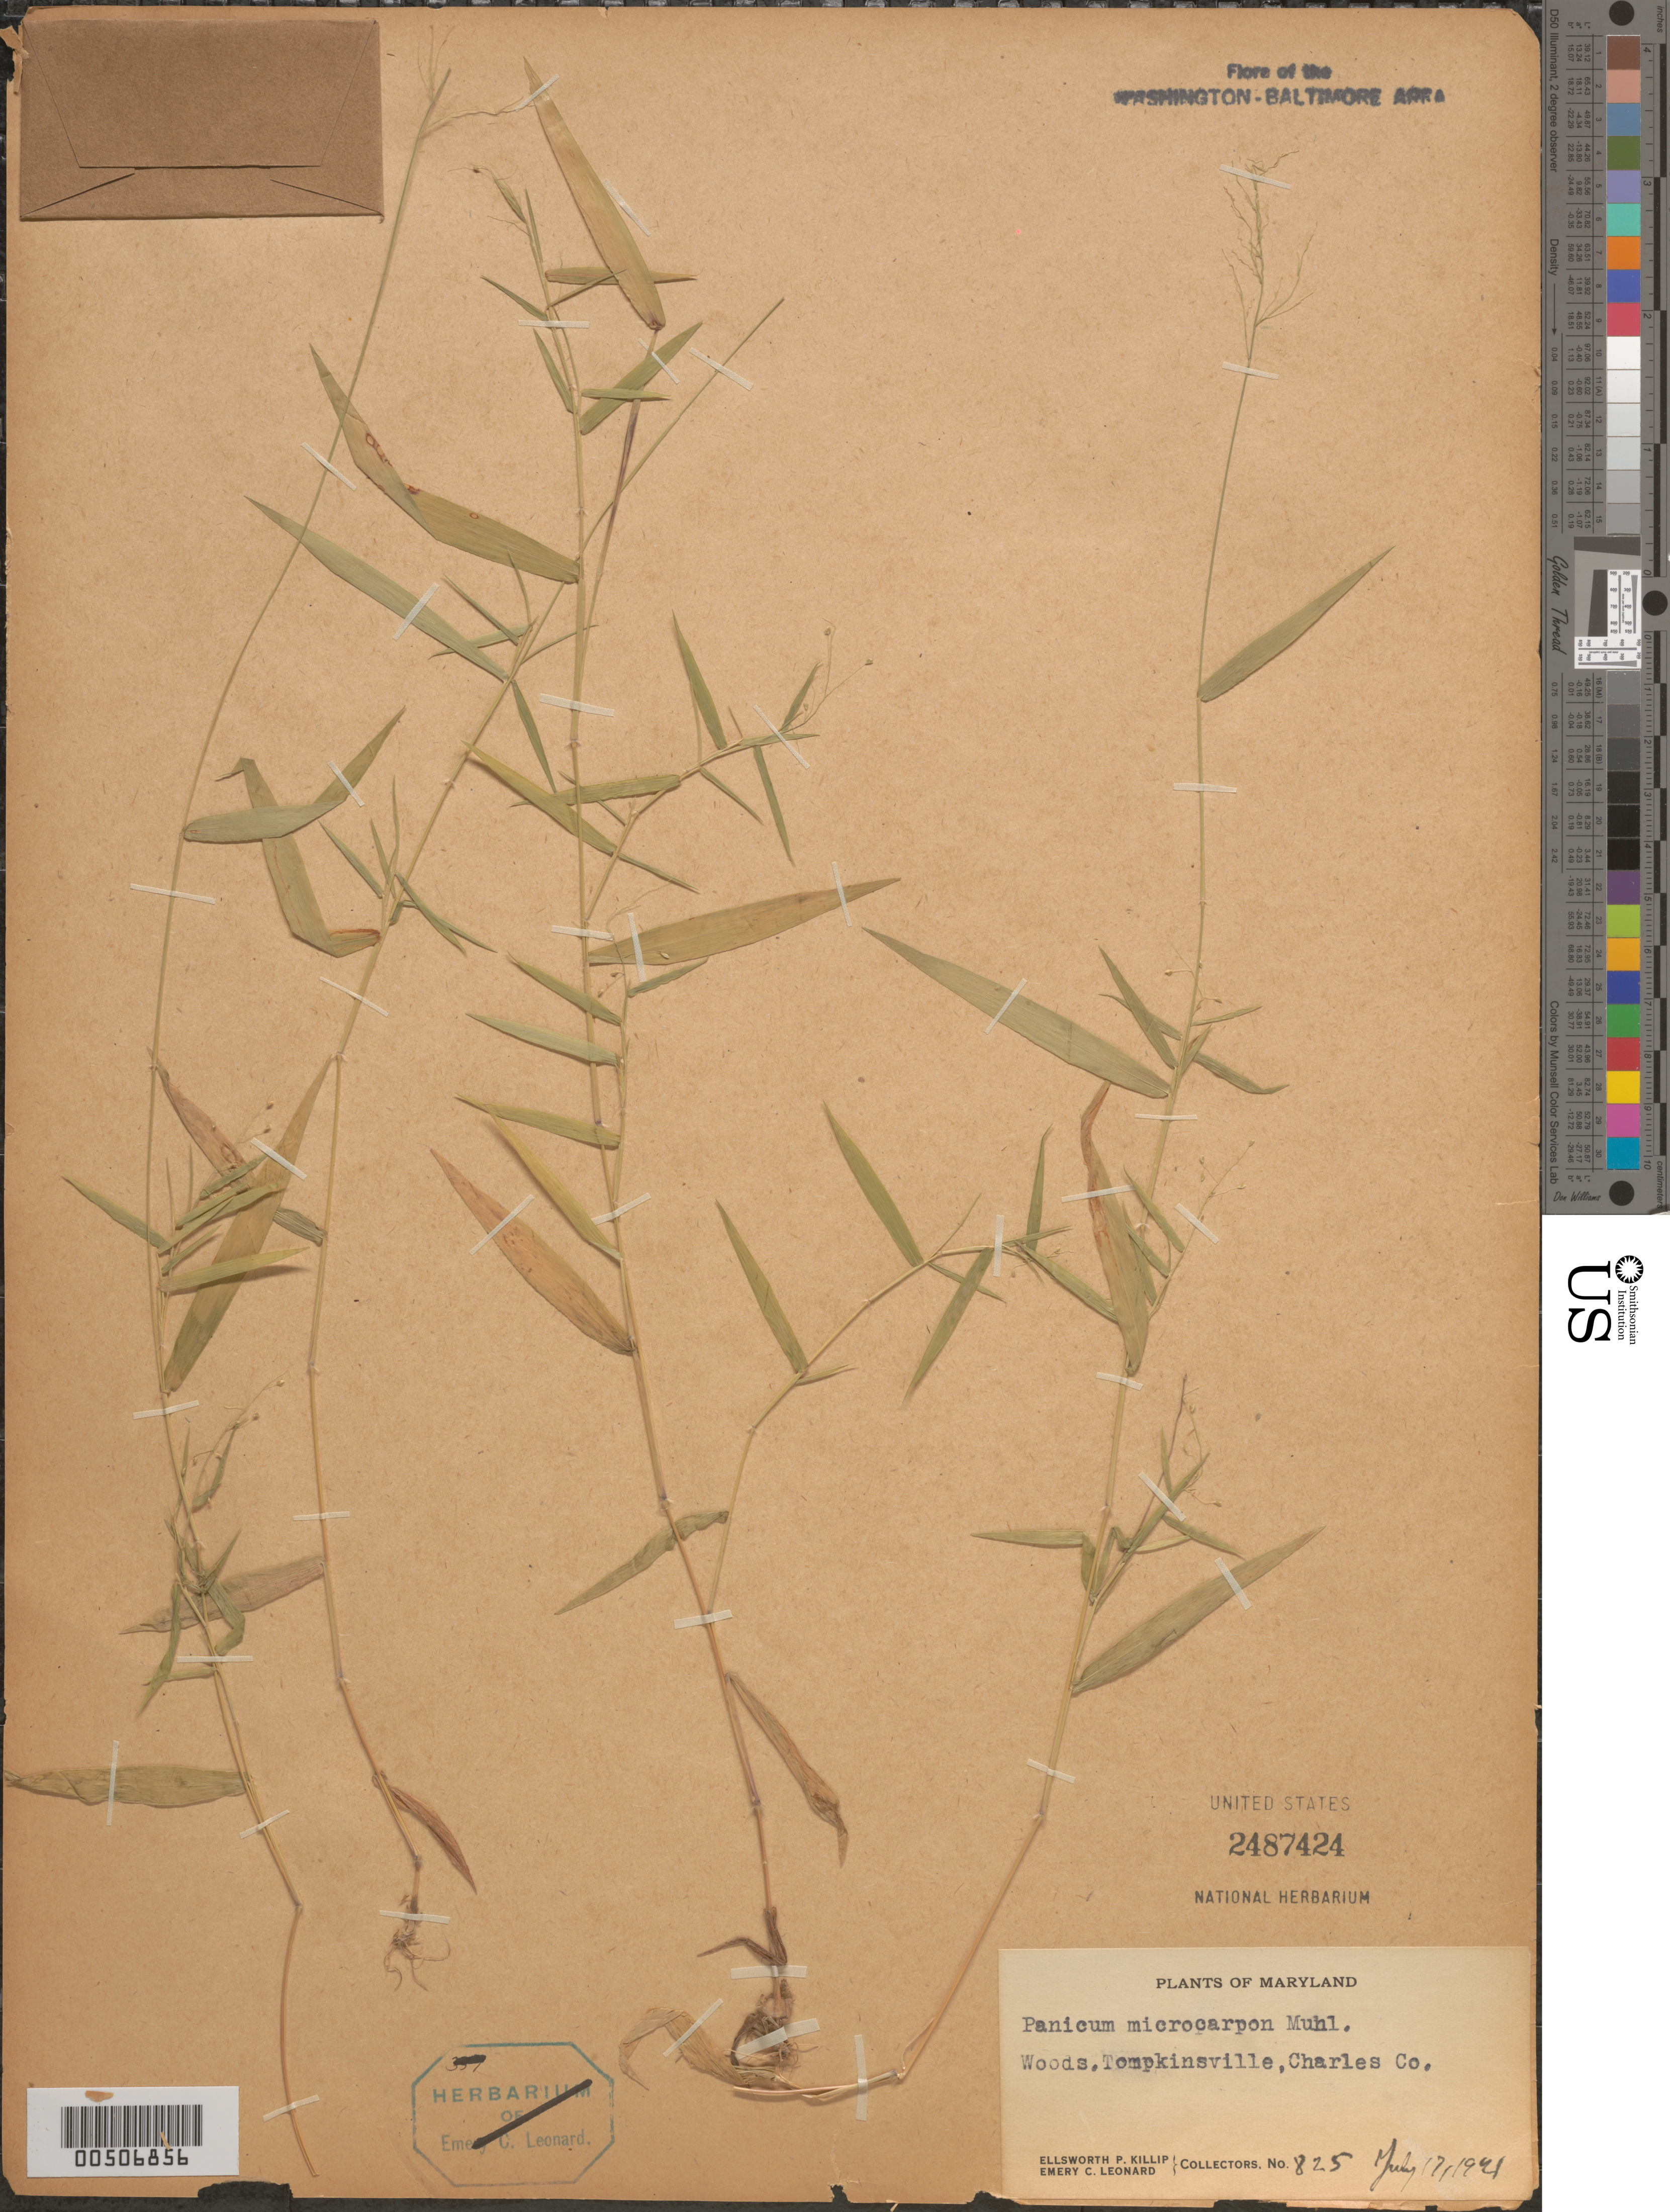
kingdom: Plantae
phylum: Tracheophyta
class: Liliopsida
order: Poales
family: Poaceae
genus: Dichanthelium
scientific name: Dichanthelium dichotomum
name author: (L.) Gould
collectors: E. P. Killip & E. C. Leonard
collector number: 825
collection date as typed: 17 Jul 1921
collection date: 1921-07-17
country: United States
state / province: Maryland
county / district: Charles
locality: Tompkinsville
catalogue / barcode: US 2487424